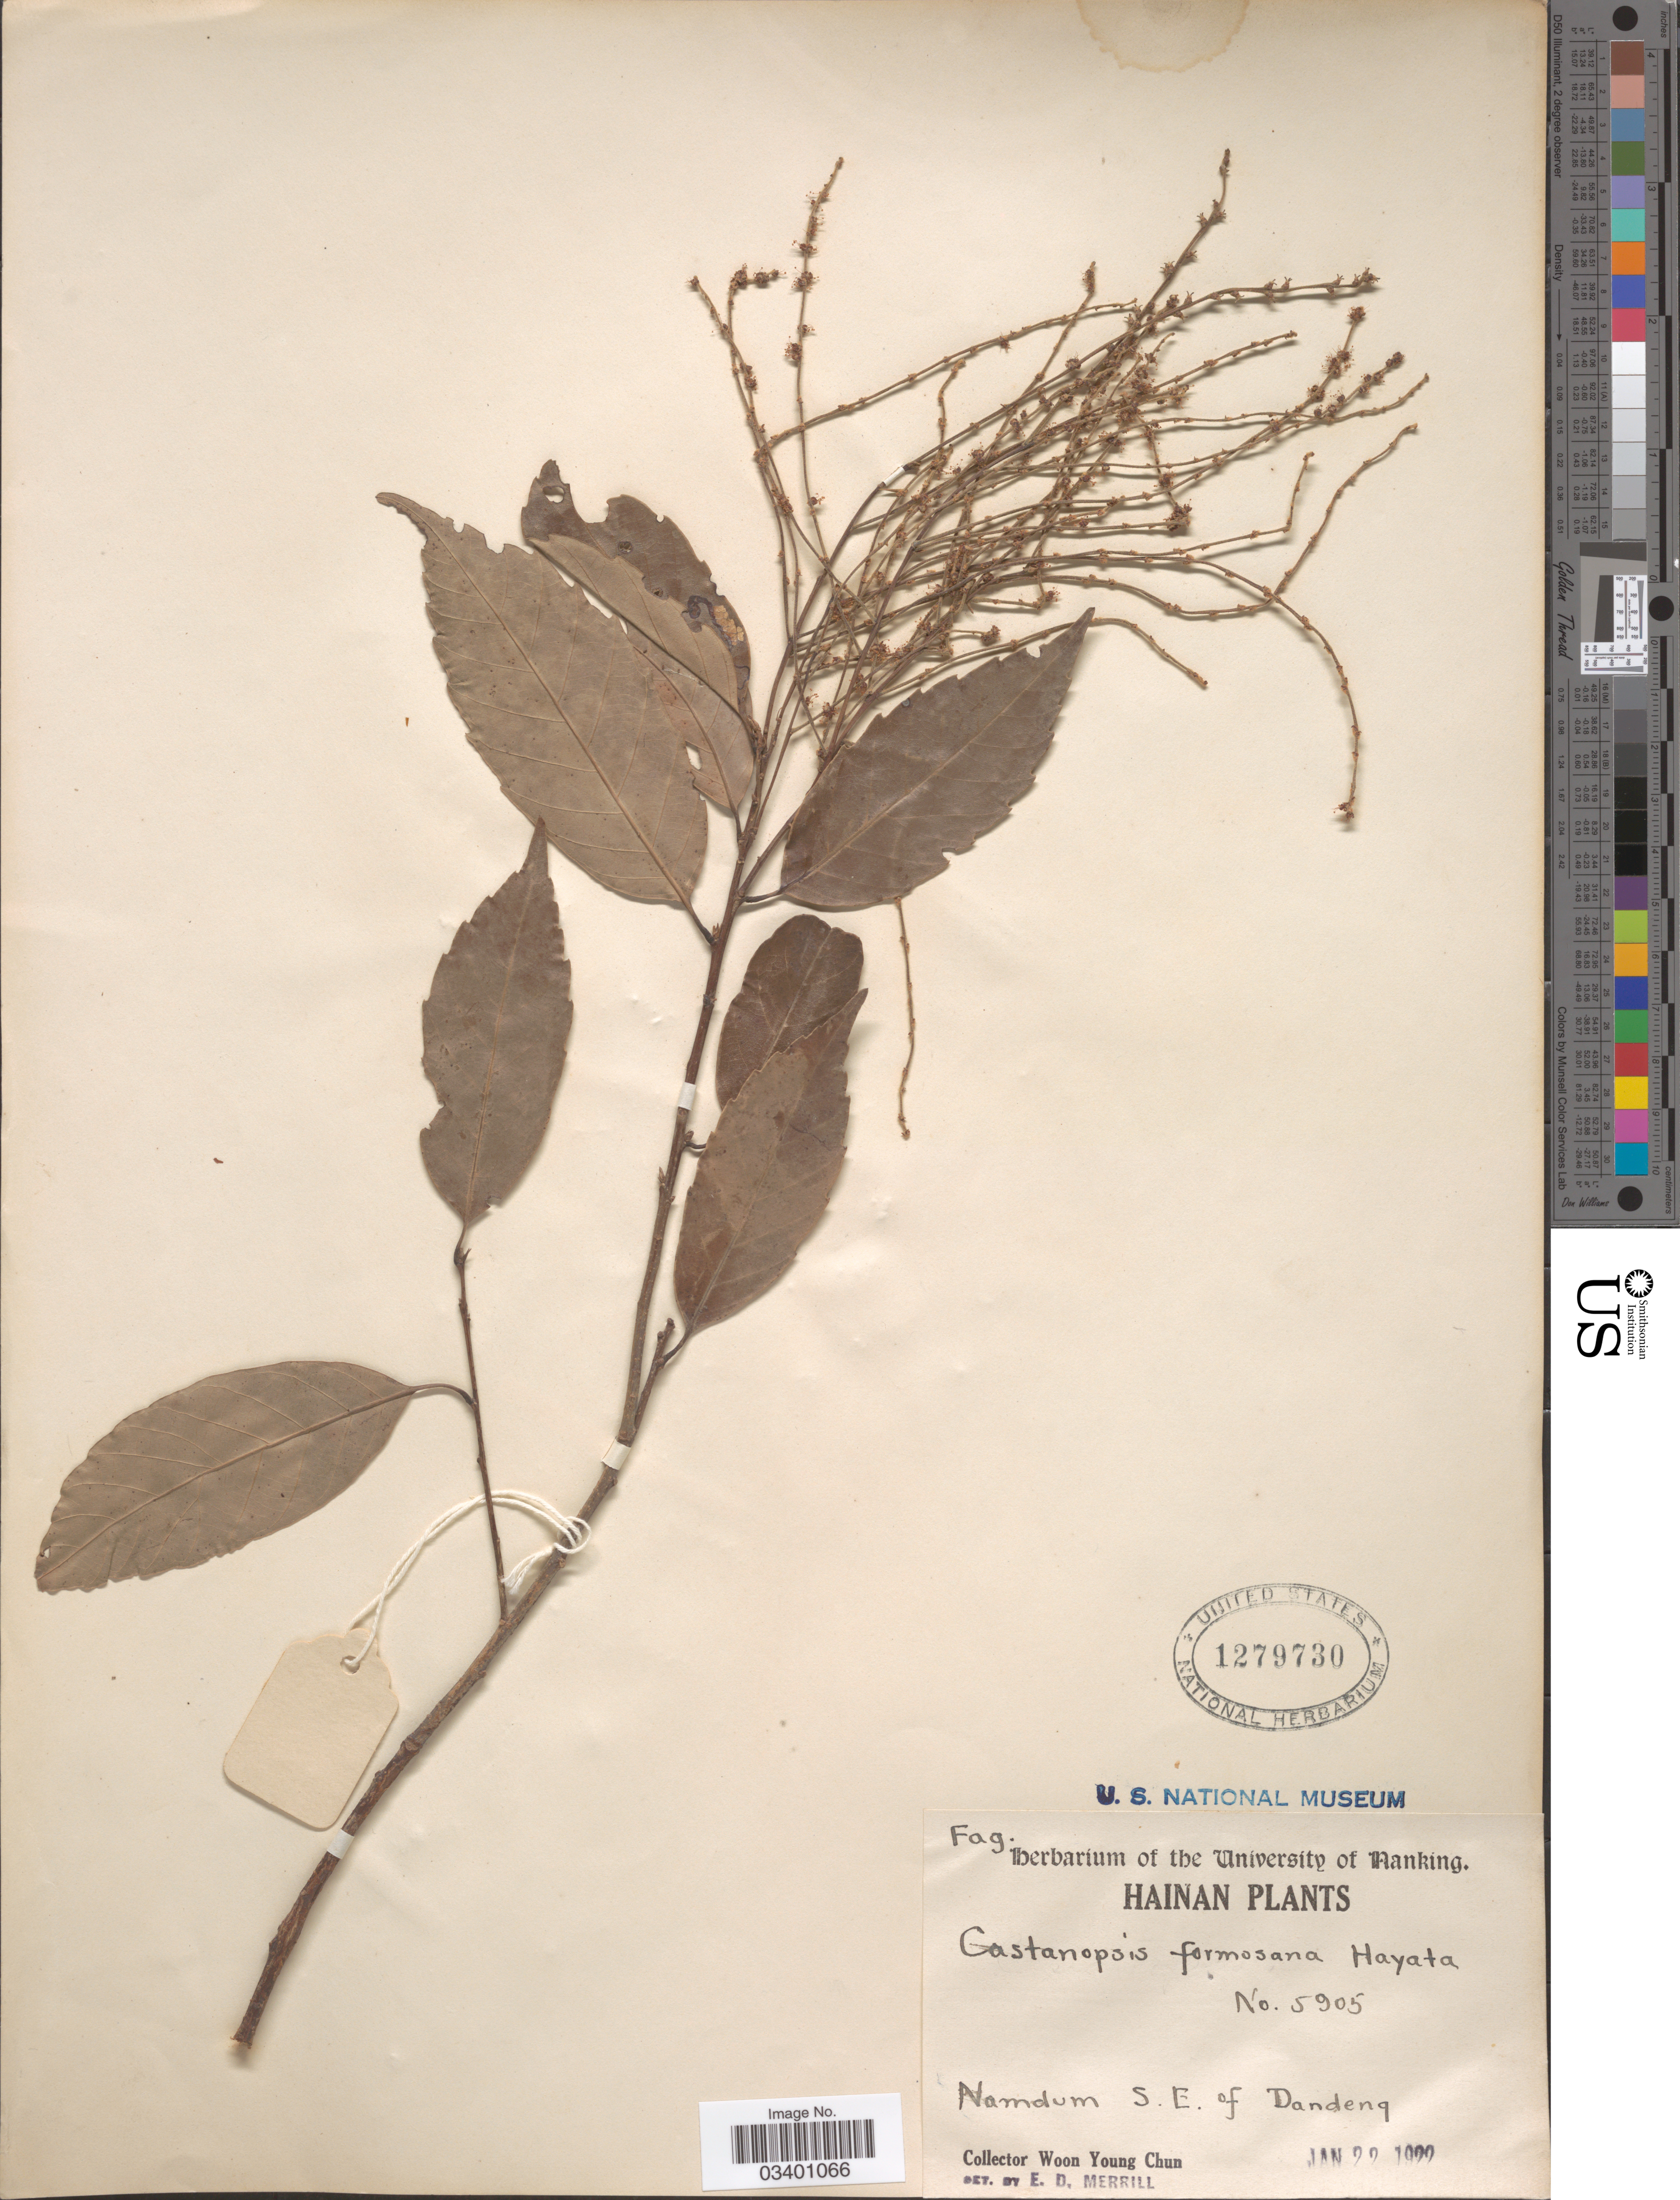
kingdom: Plantae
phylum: Tracheophyta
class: Magnoliopsida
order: Fagales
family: Fagaceae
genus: Castanopsis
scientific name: Castanopsis formosana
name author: (Skan) Hayata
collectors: W. Y. Chun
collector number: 5905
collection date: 1922-01-22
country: China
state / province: Hainan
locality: Namdum S.E. of Dandeng.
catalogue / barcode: US 1279730